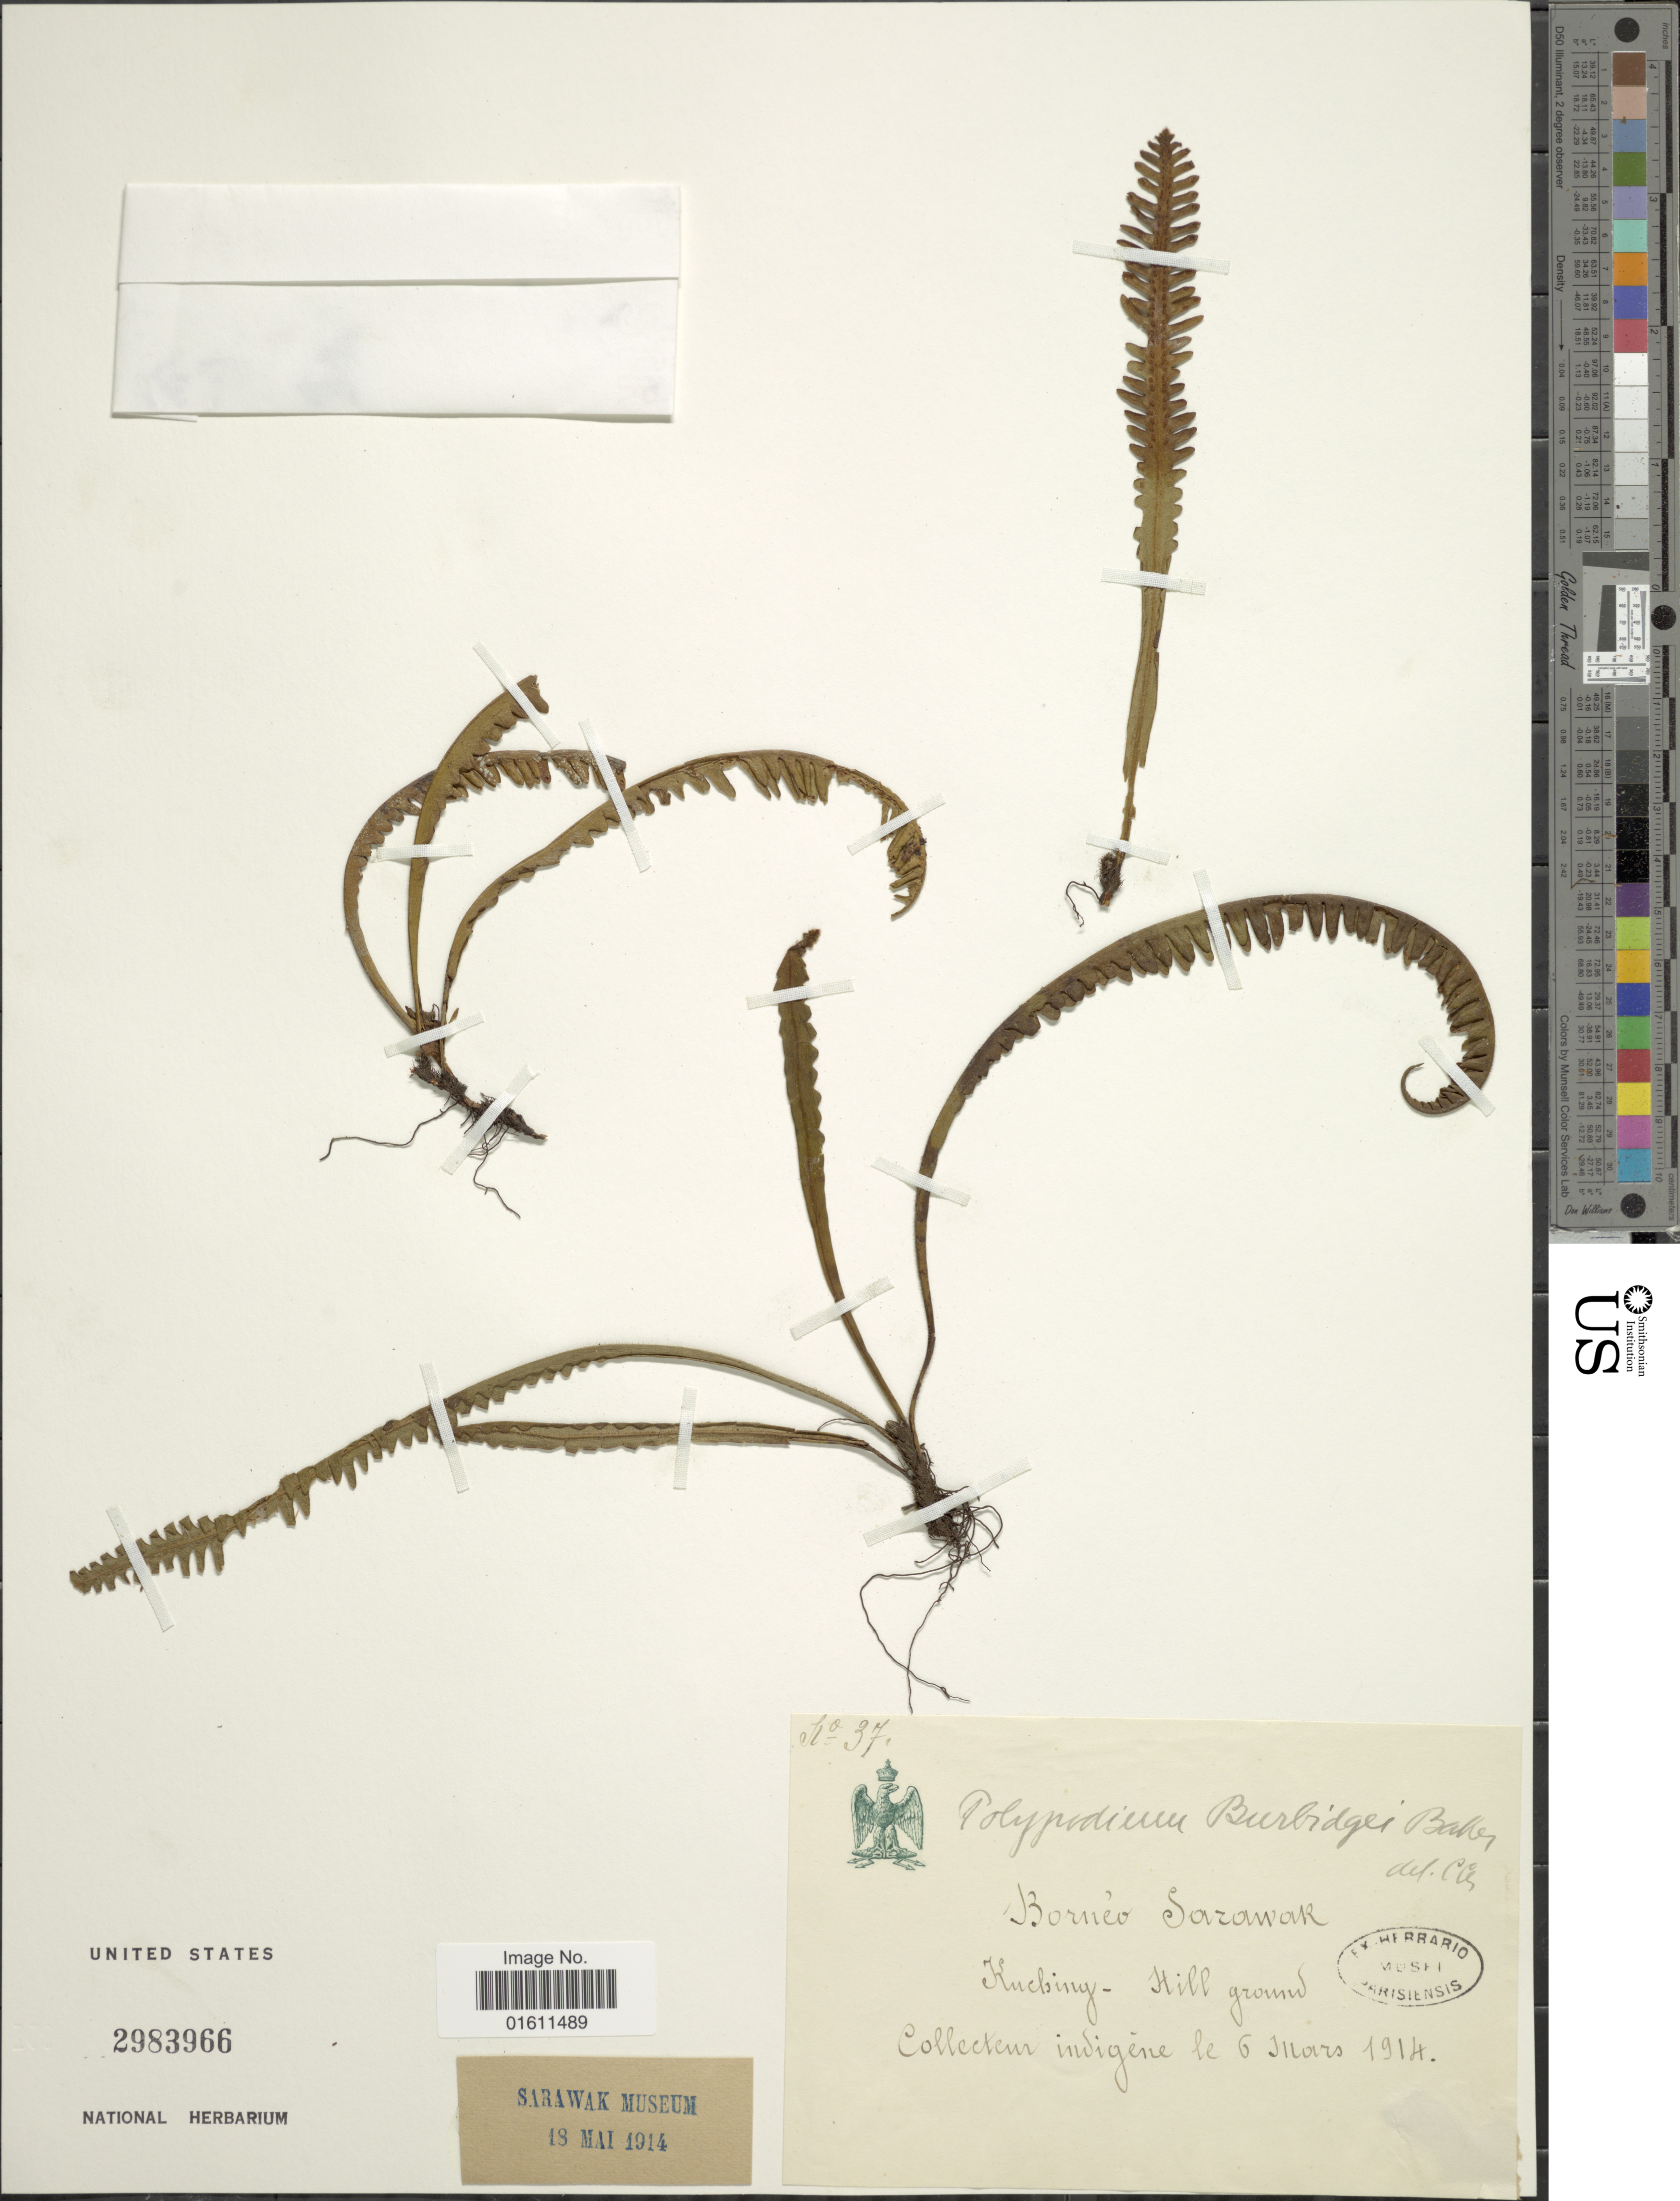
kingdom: Plantae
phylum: Tracheophyta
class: Polypodiopsida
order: Polypodiales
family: Polypodiaceae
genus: Prosaptia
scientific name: Prosaptia burbidgei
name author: (Baker) Parris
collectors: Indigéne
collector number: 37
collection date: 1914-03-06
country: Malaysia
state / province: Sarawak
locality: Borneo, Sarawak, Kuching - Hill ground.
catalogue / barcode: US 2983966